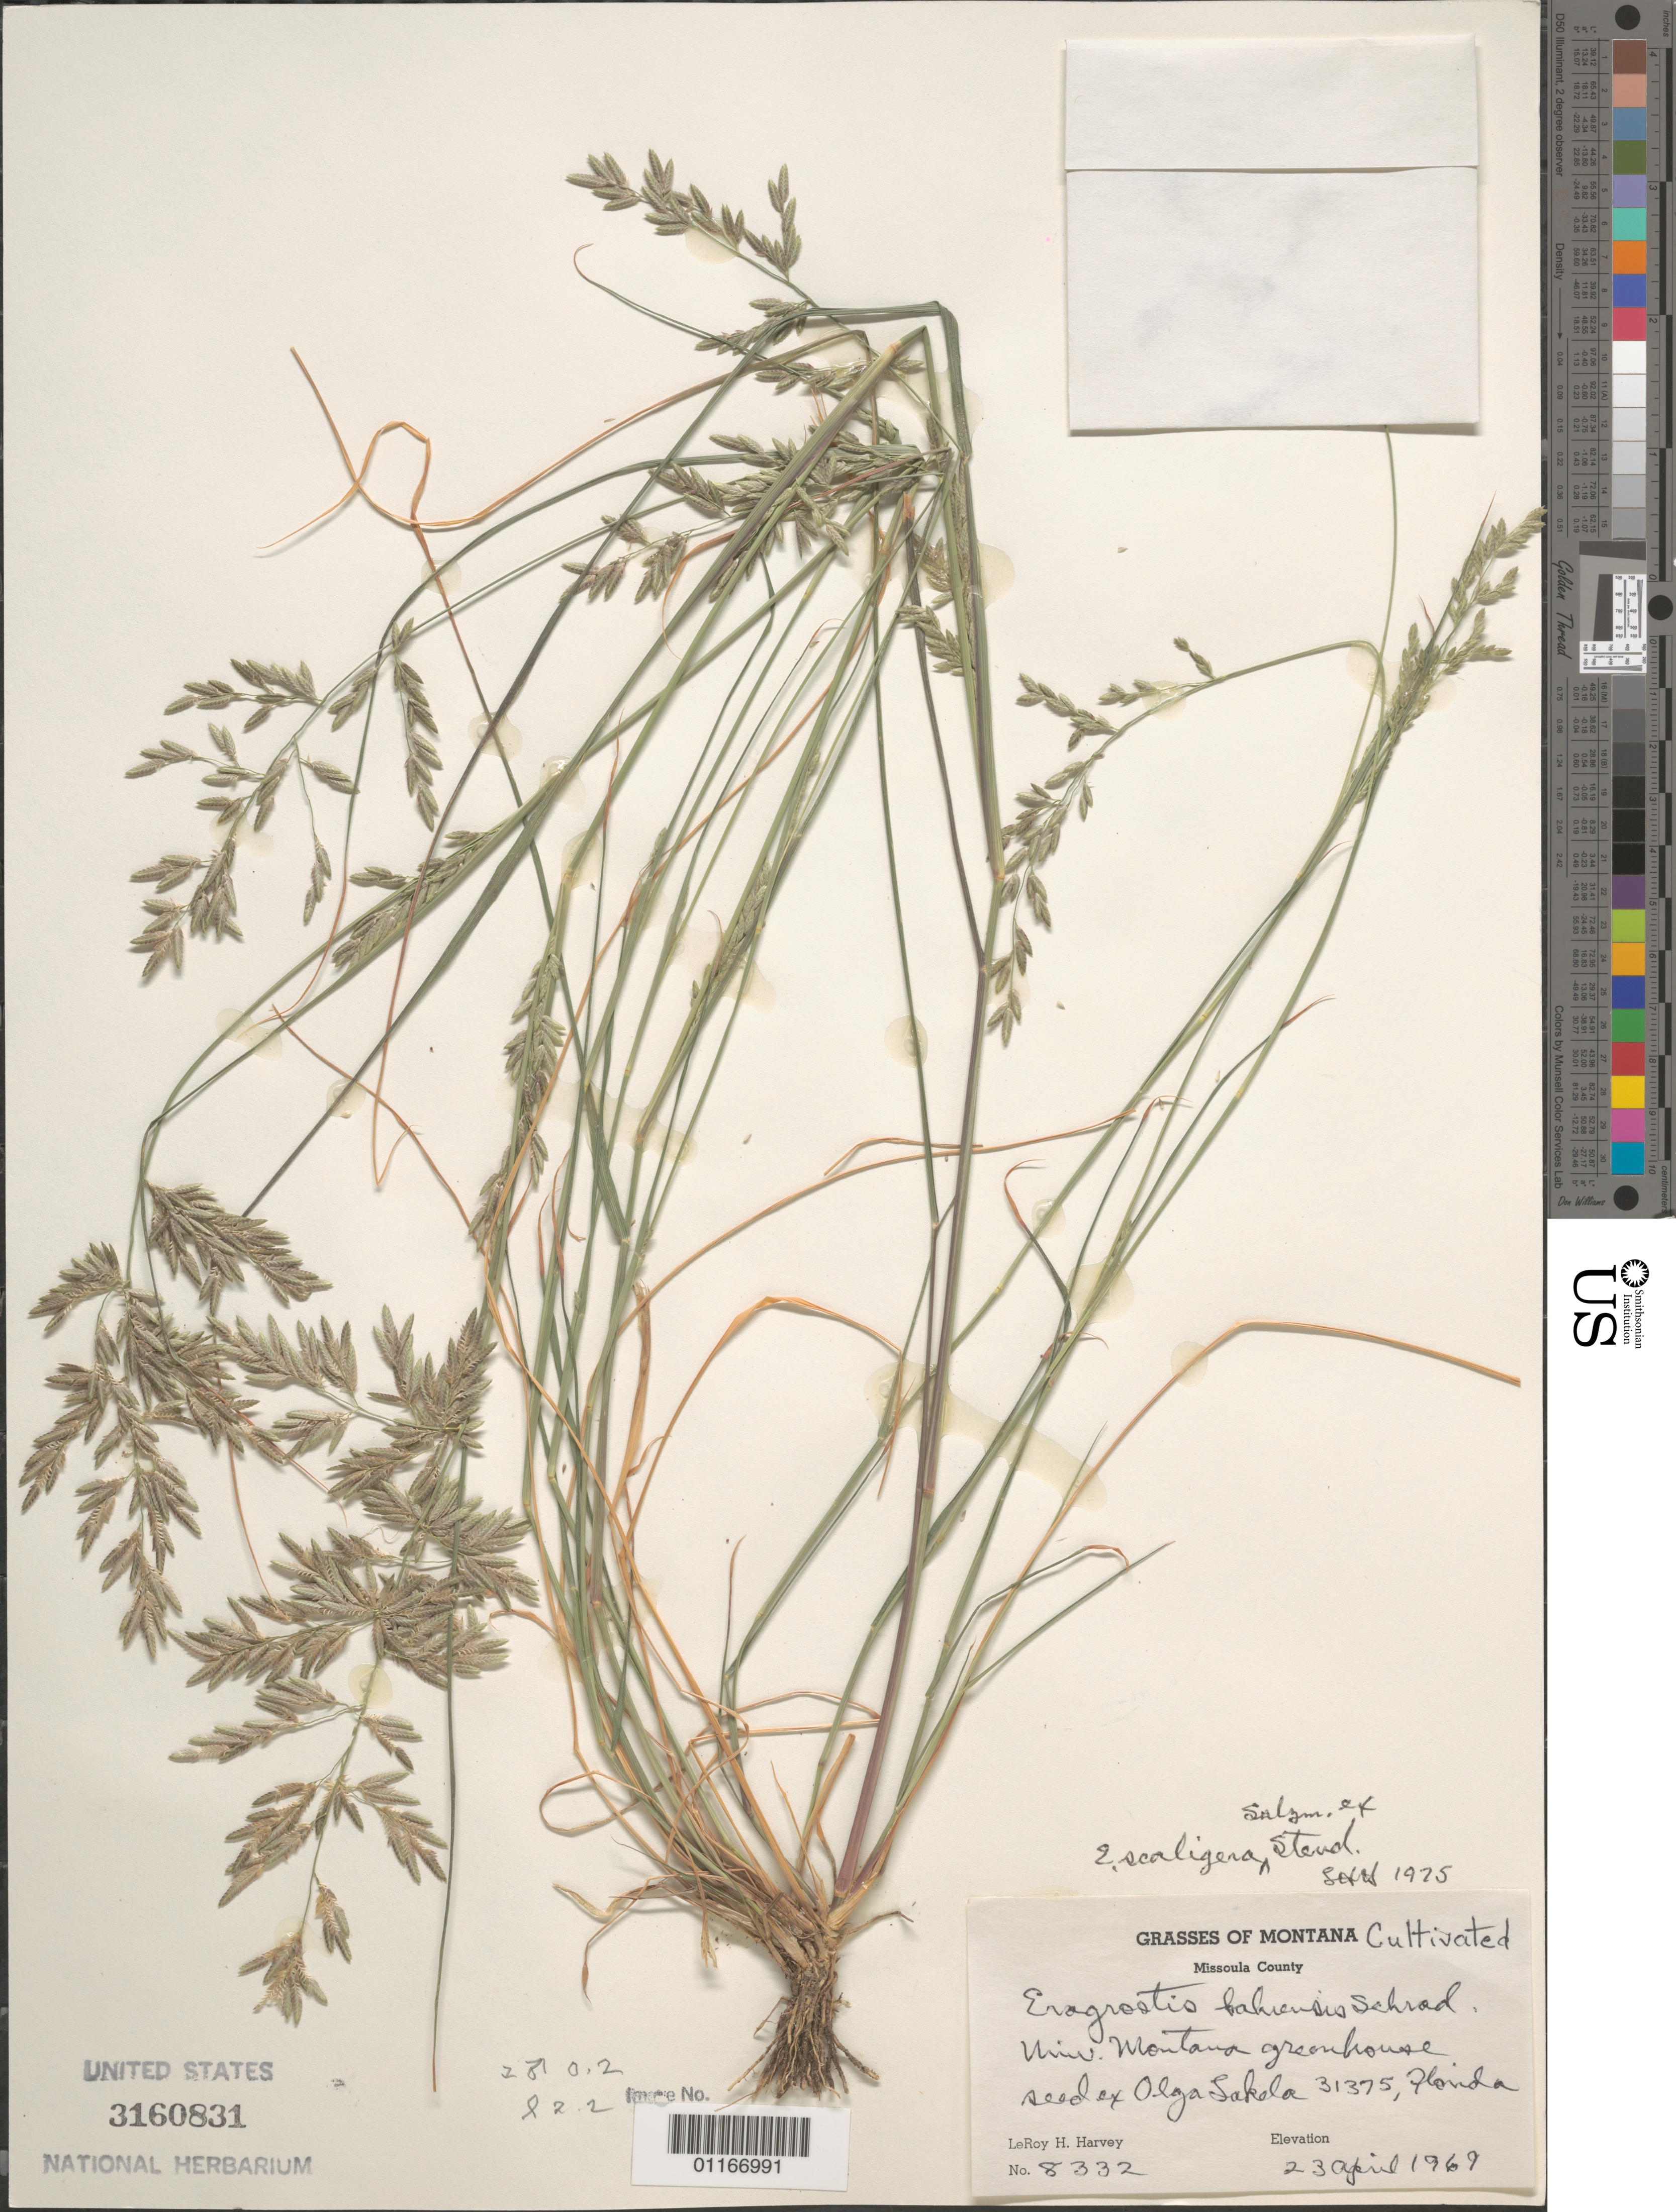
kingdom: Plantae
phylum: Tracheophyta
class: Liliopsida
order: Poales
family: Poaceae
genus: Eragrostis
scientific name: Eragrostis scaligera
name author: Salzm. ex Steud.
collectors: L. H. Harvey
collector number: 8332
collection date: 1969-04-23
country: United States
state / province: Montana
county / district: Missoula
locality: University of Montana, seedex Olga Sakela 31367, Horida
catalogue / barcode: US 3160831